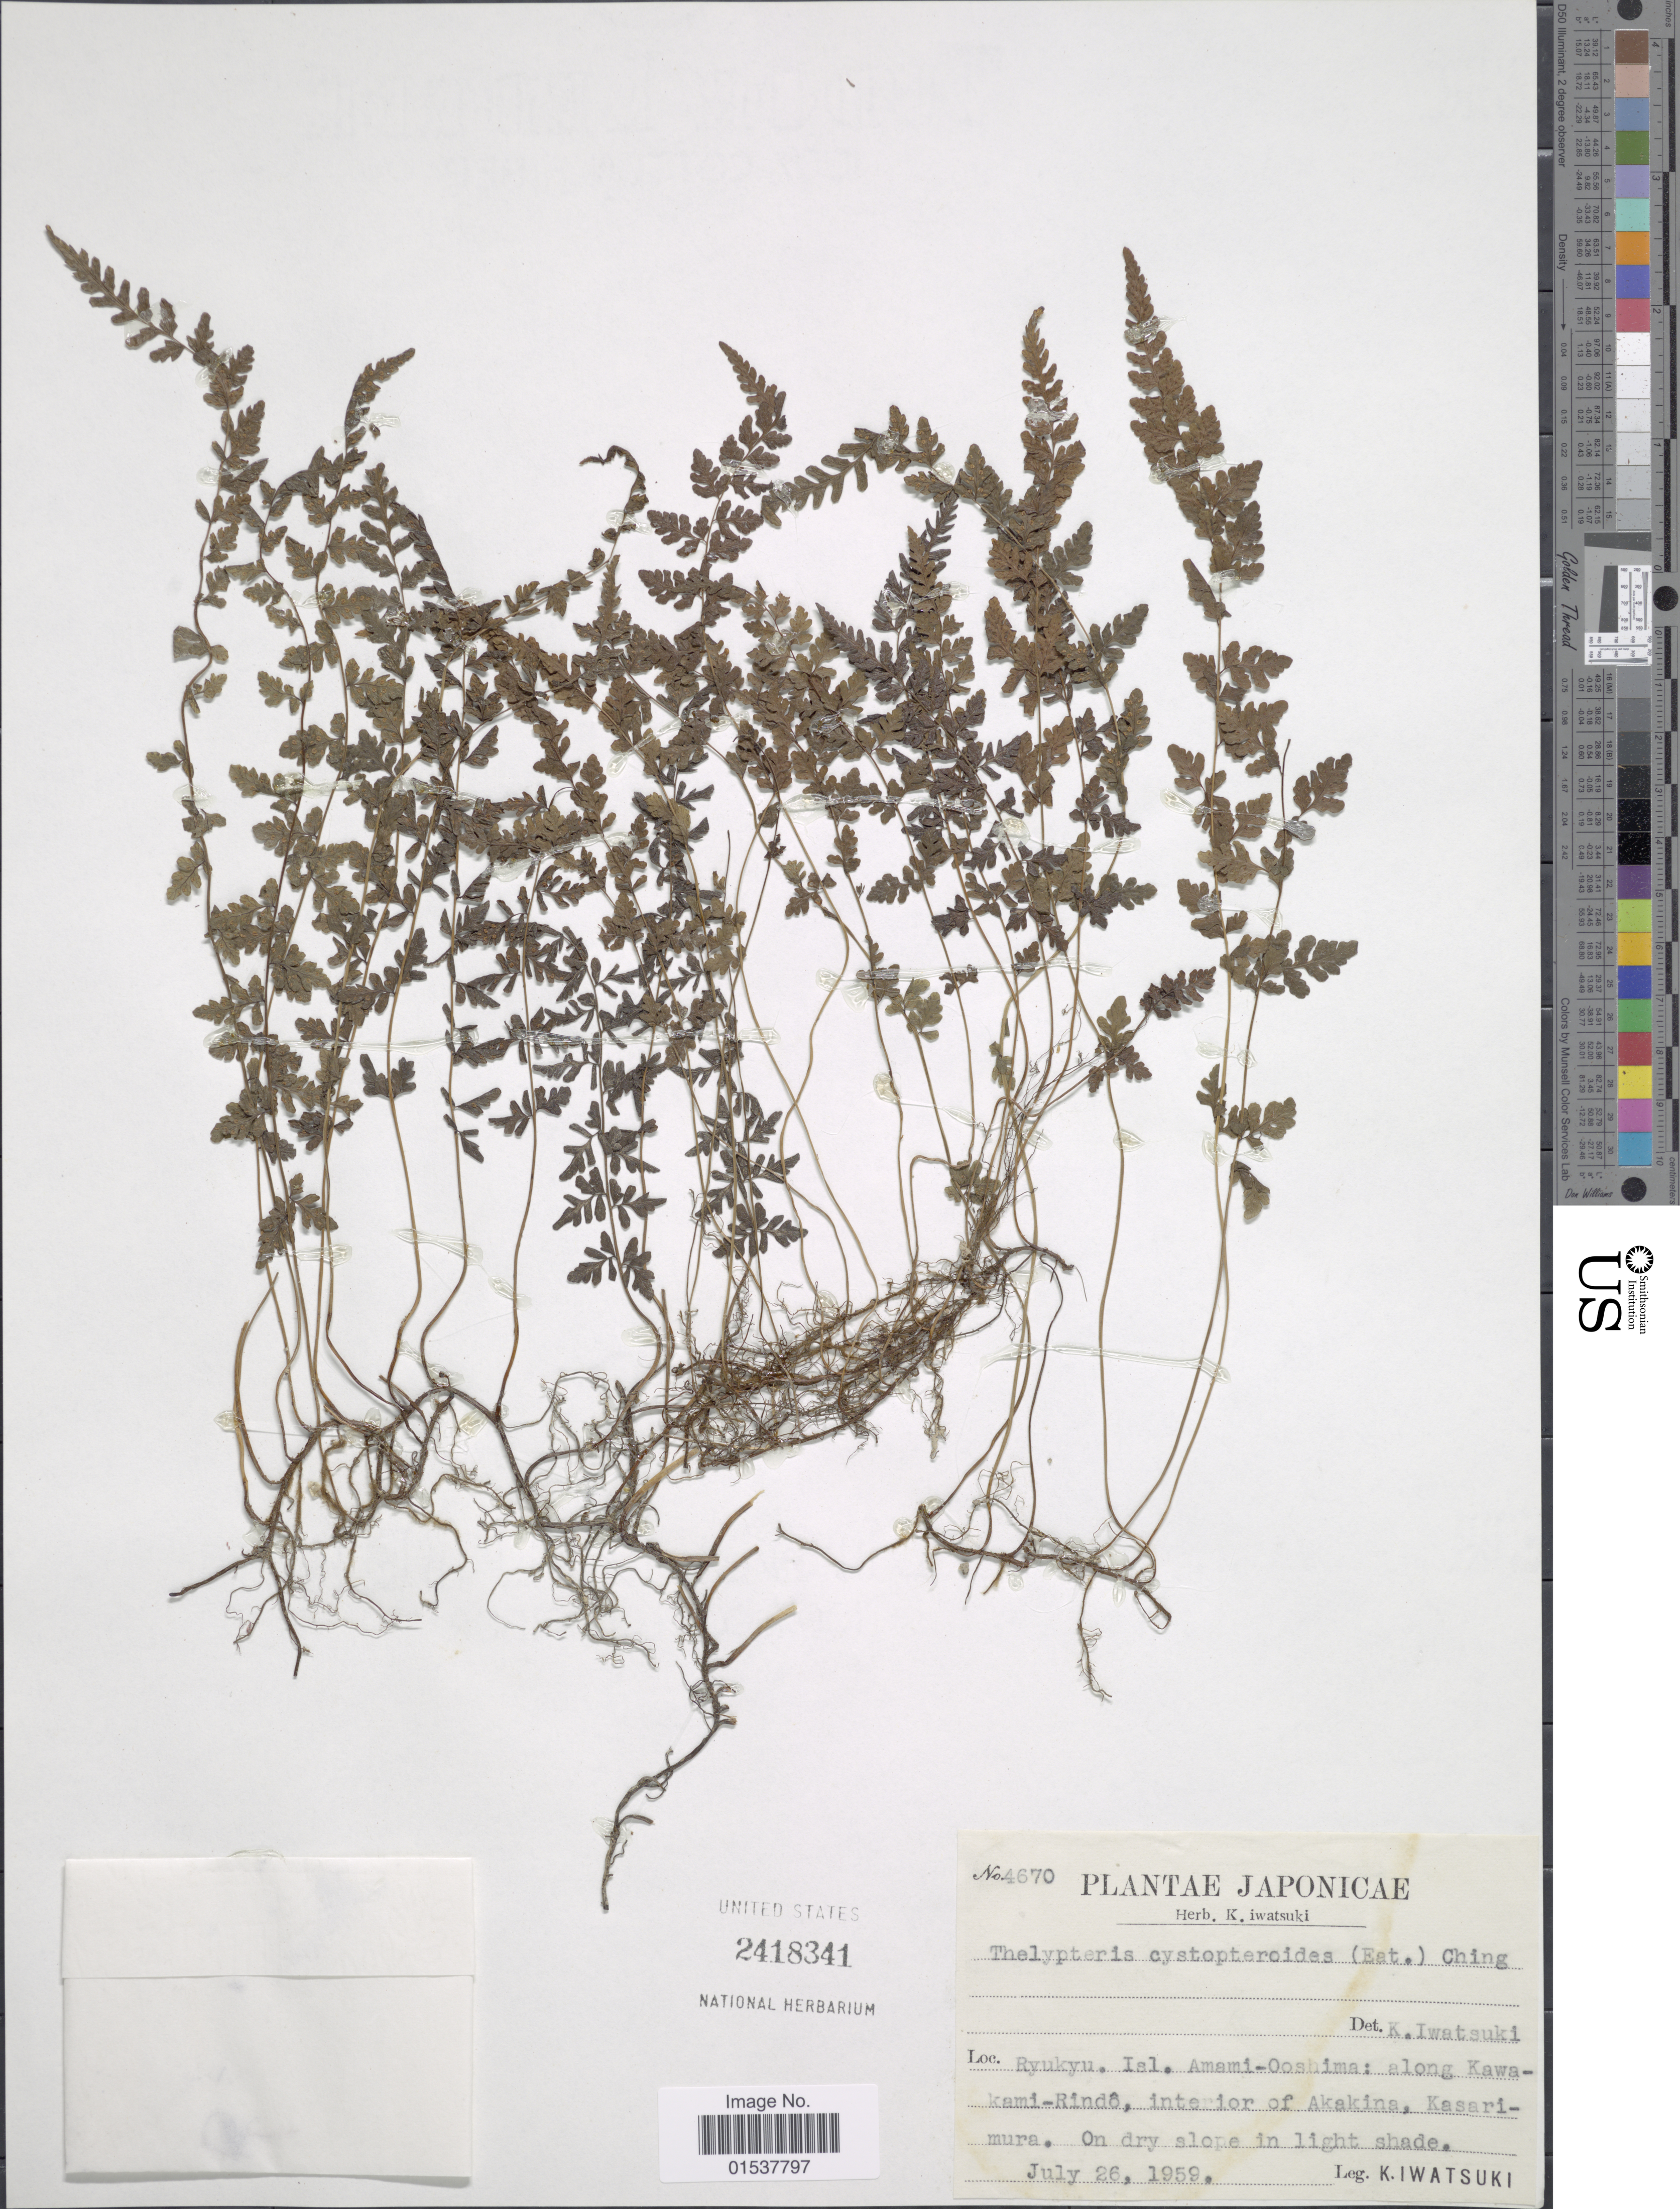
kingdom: Plantae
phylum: Tracheophyta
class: Polypodiopsida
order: Polypodiales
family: Thelypteridaceae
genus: Parathelypteris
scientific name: Parathelypteris cystoperoides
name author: (D.C. Eaton) Ching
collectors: K. Iwatsuki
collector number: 4670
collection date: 1959-07-26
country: Japan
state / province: Okinawa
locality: Japonicae, Ryukyu. Isl. Amami-Ooshima: along Kawakami-Rindo, interior of Akakina, Kasarimura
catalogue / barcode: US 2418341